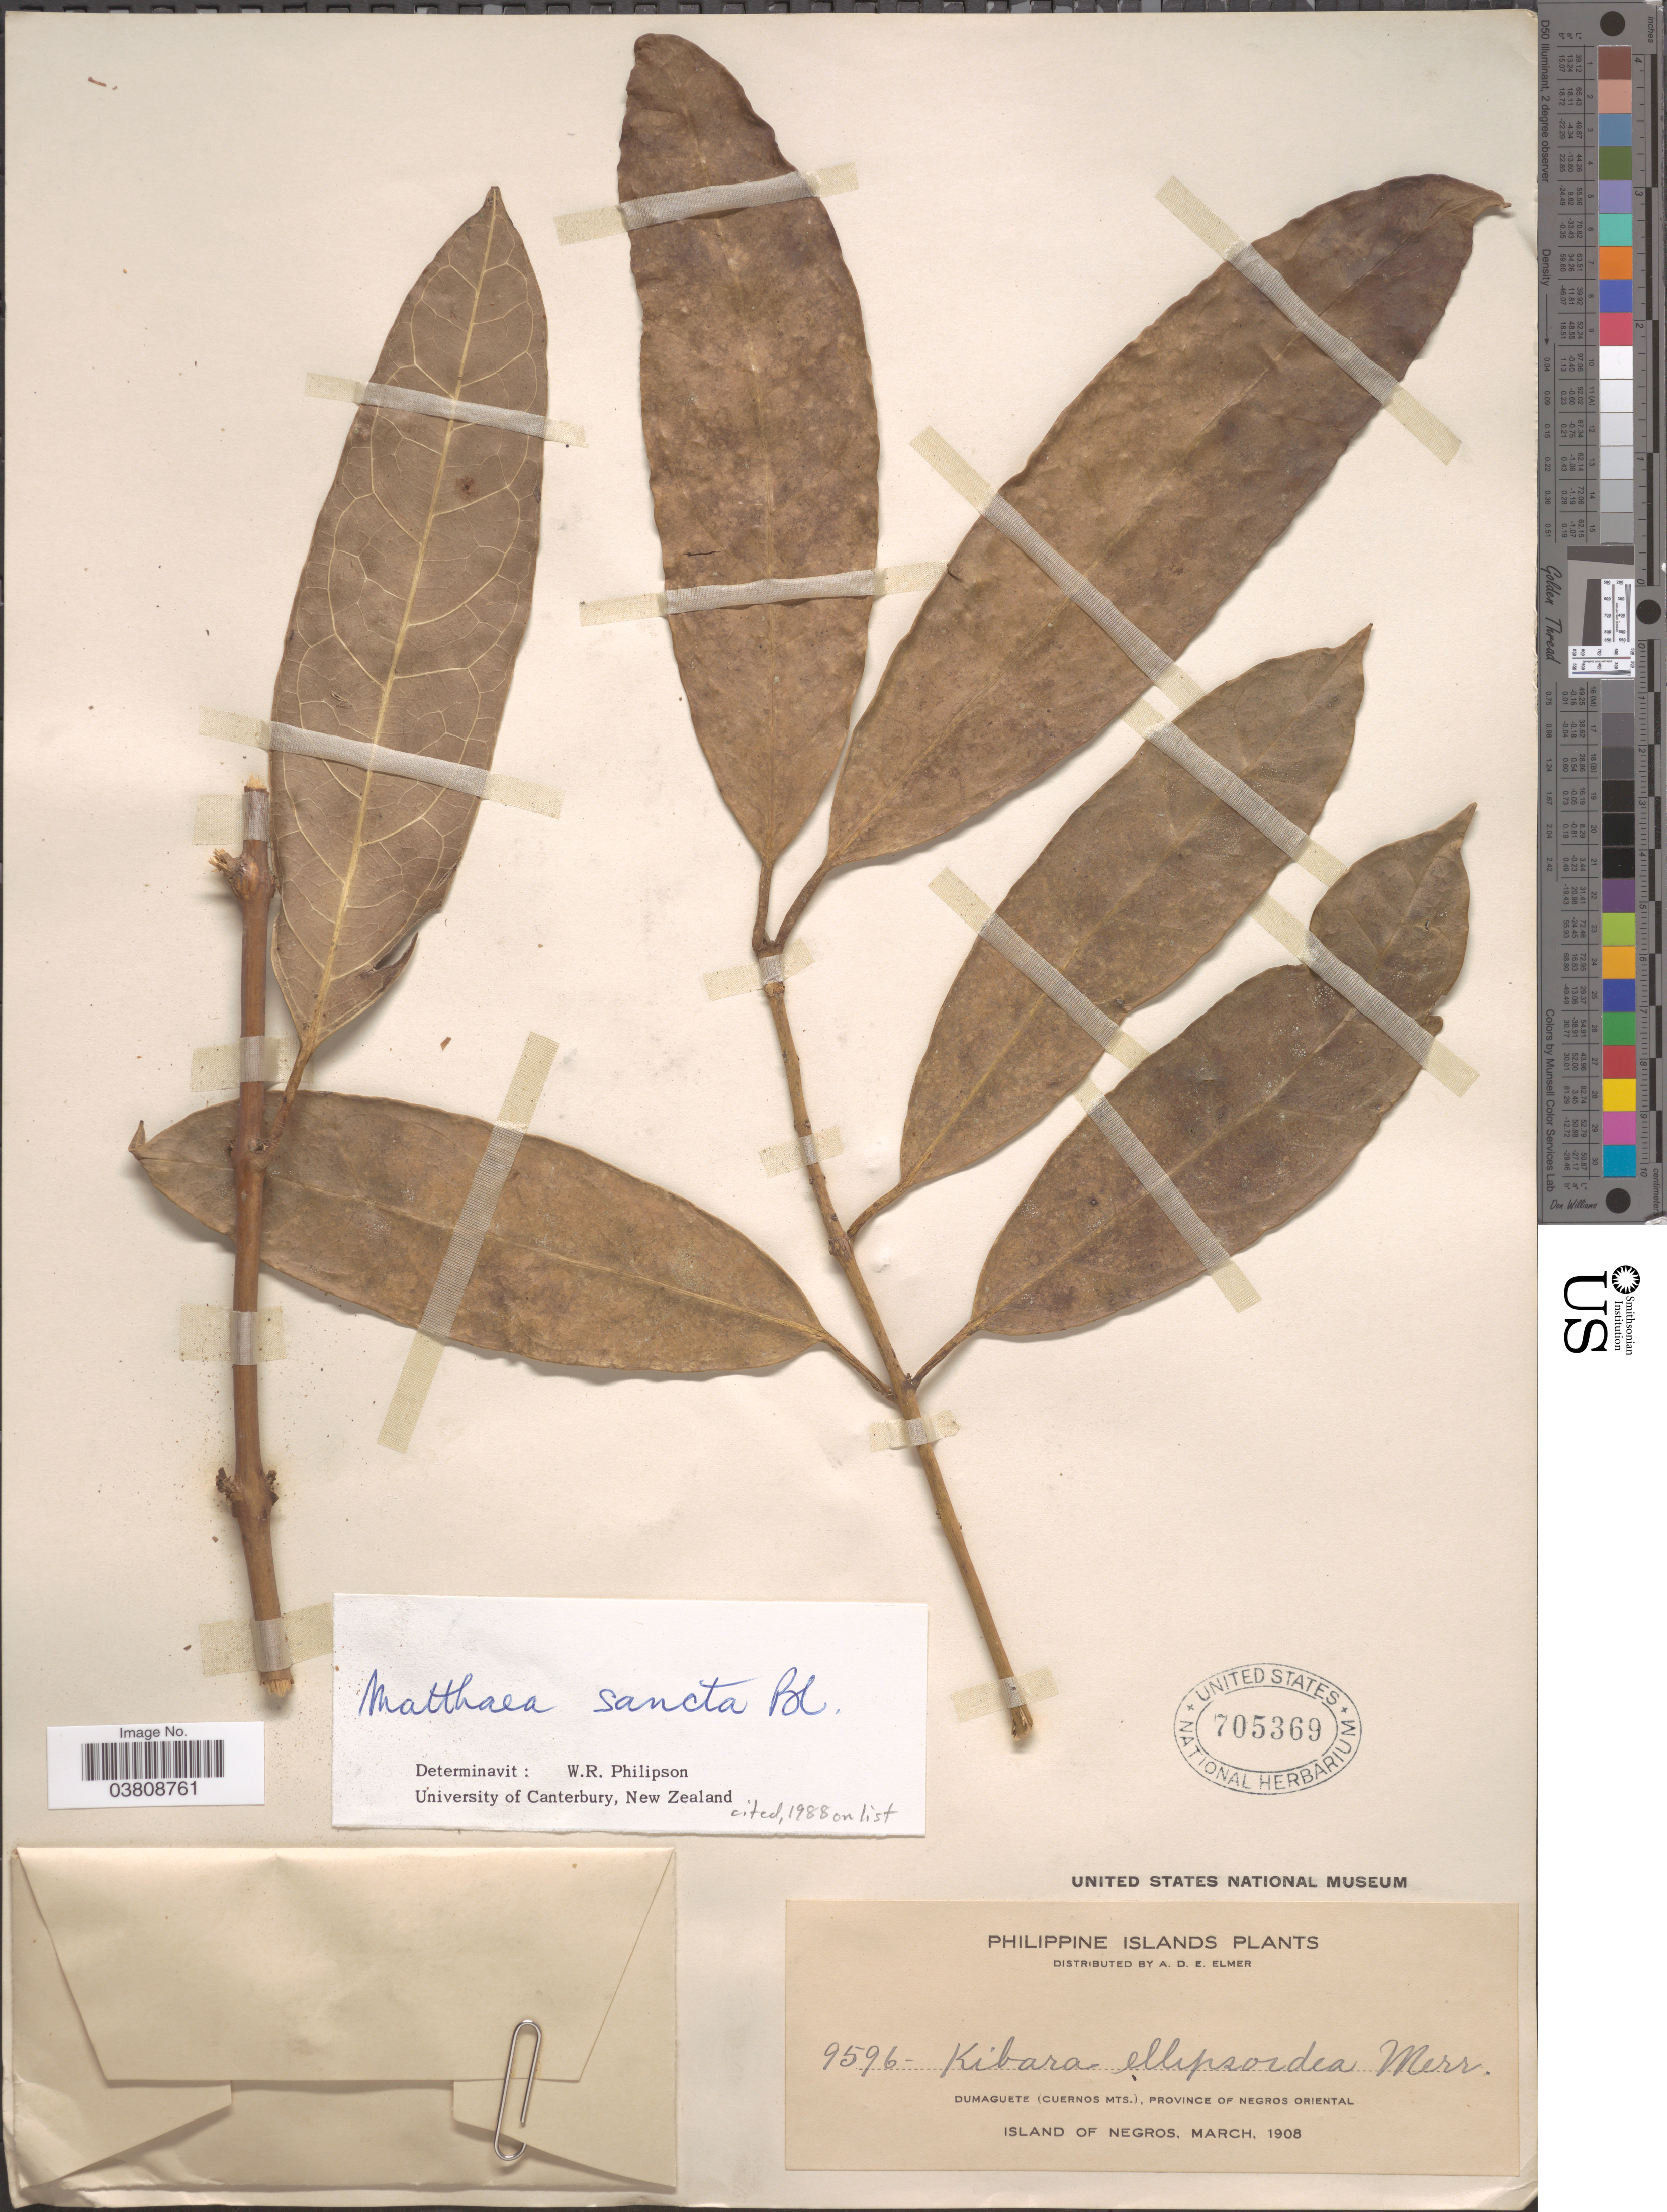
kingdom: Plantae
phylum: Tracheophyta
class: Magnoliopsida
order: Laurales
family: Monimiaceae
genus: Matthaea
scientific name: Matthaea sancta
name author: Blume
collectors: A. D. E. Elmer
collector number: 9596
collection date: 1908-03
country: Philippines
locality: Philippine Islands. Dumaguete (Cuernos Mts.), Province of Negros Oriental. Island of Negros.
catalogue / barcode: US 705369